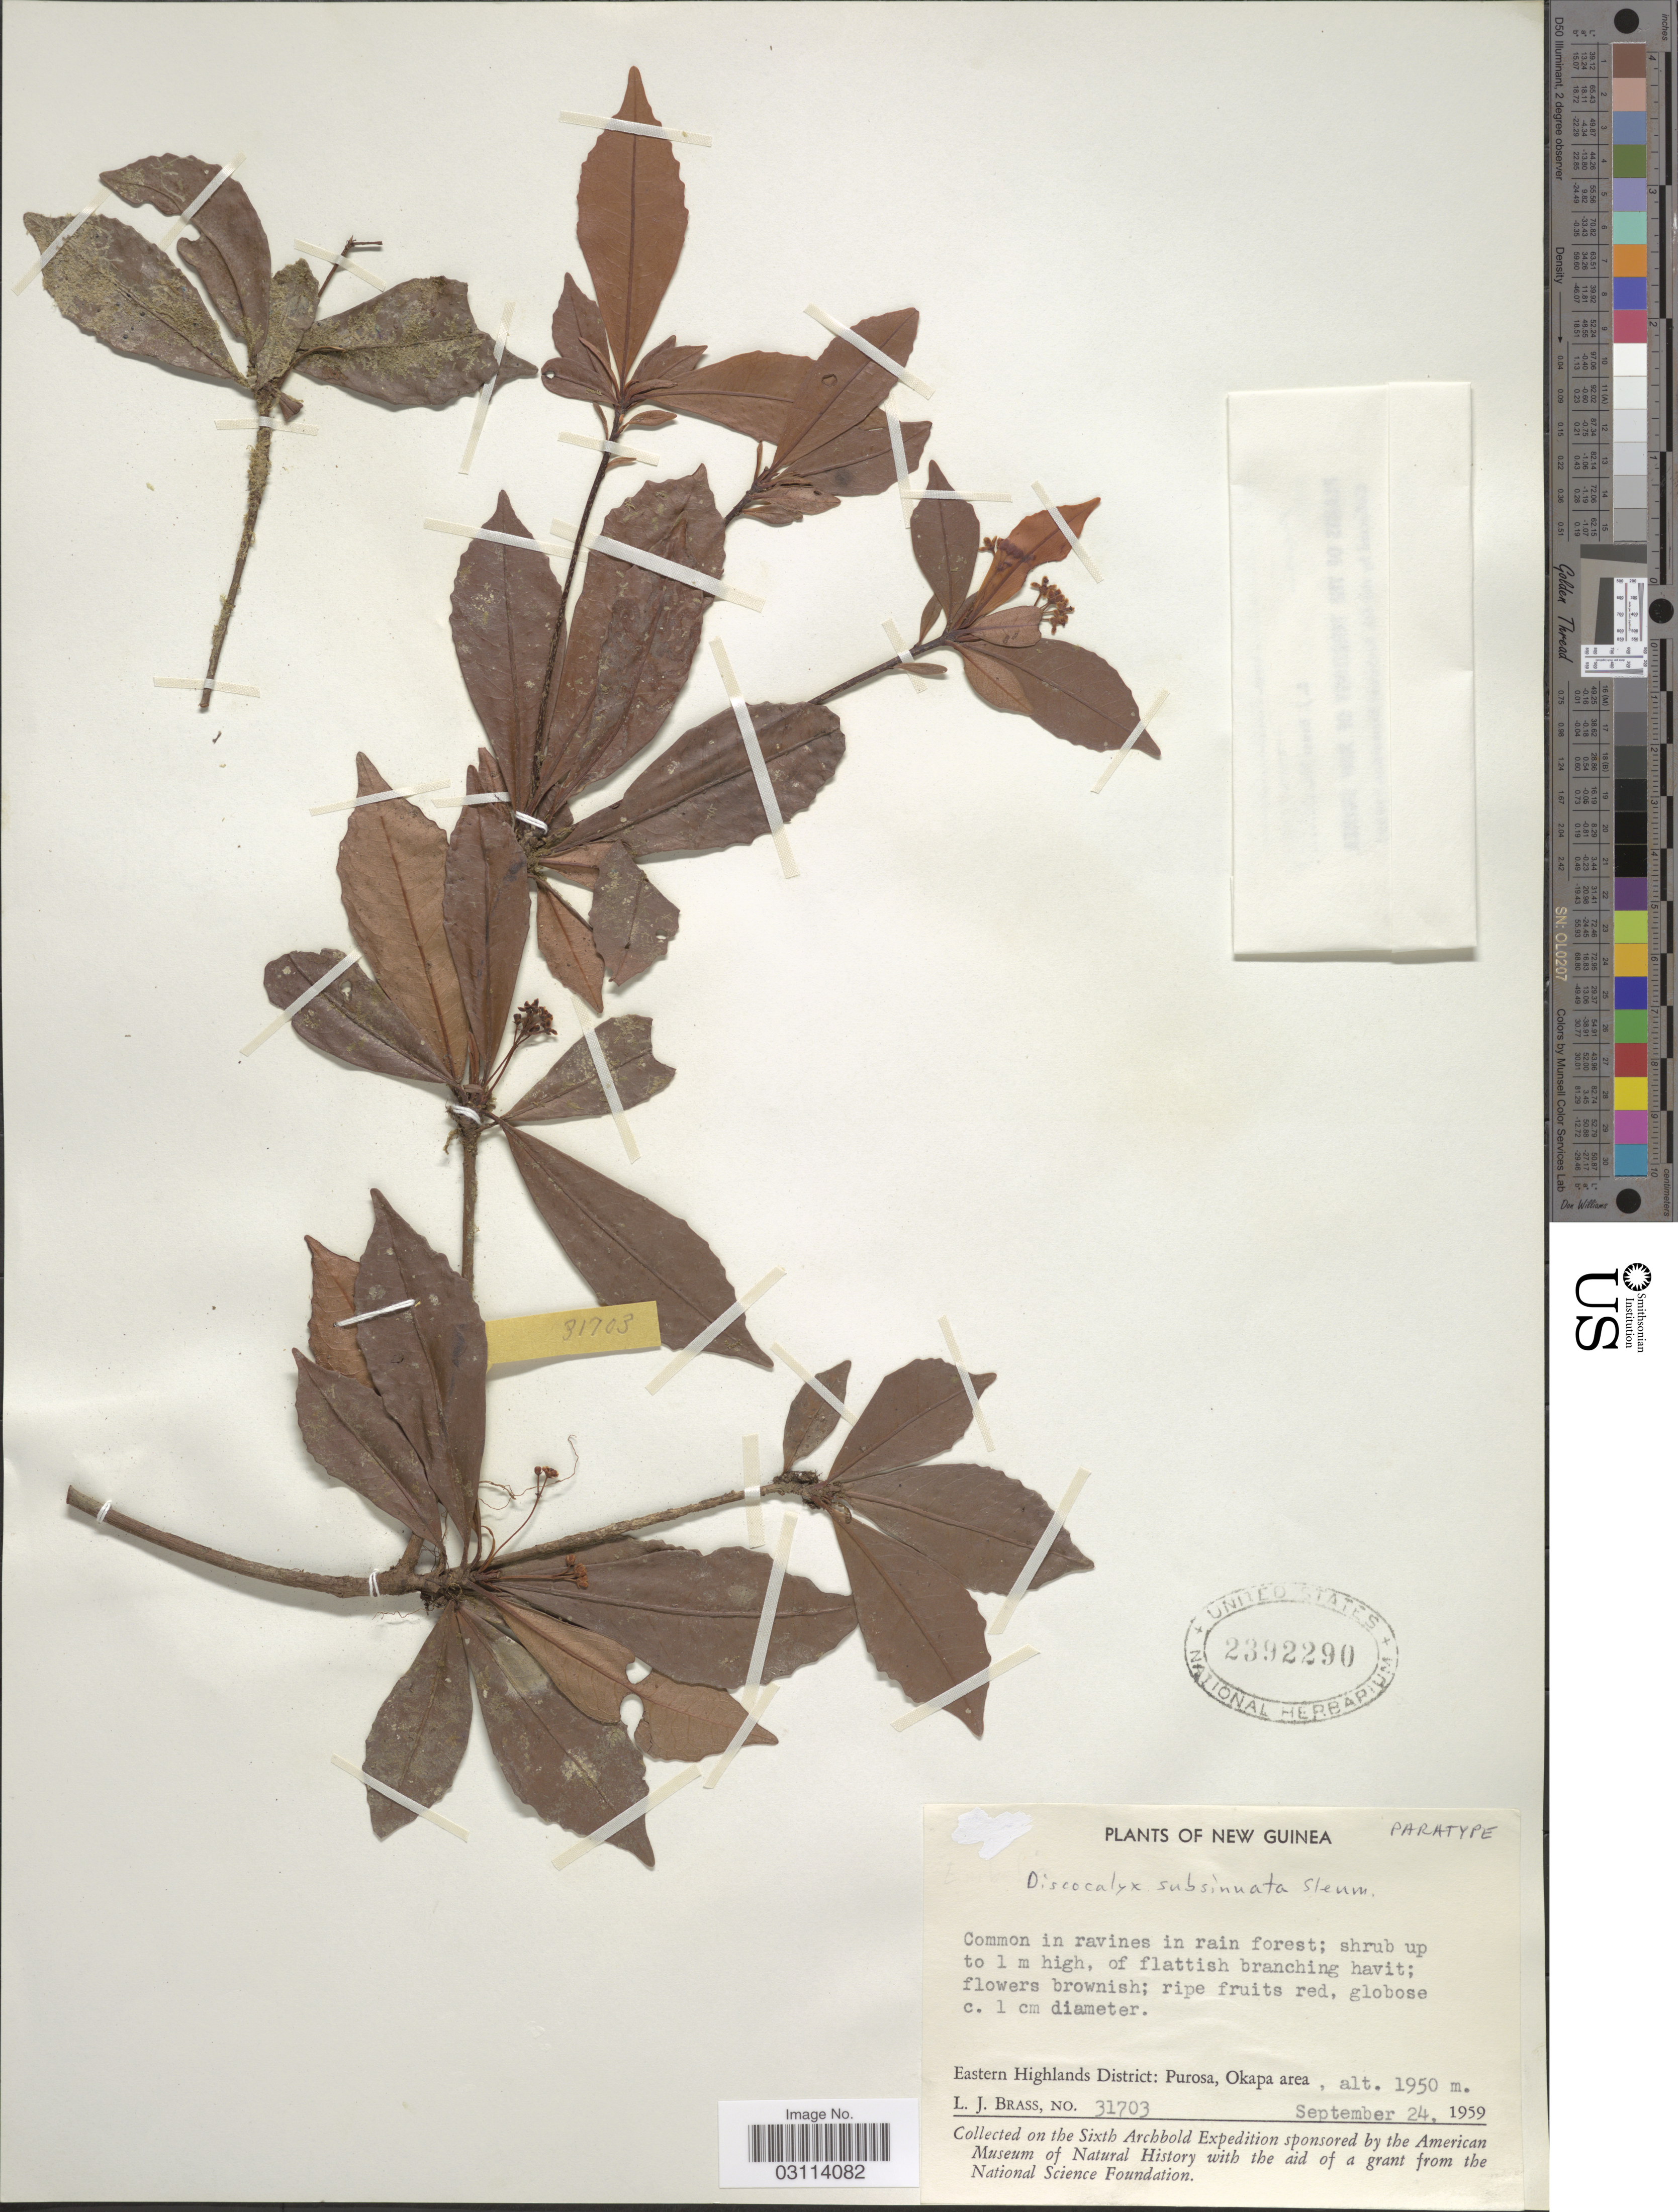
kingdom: Plantae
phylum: Tracheophyta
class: Magnoliopsida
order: Ericales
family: Primulaceae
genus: Discocalyx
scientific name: Discocalyx subsinuata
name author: Sleumer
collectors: L. J. Brass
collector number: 31703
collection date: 1959-09-24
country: Papua New Guinea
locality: New Guinea. Eastern Highlands District: Purosa, Okapa area.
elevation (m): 1950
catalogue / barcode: US 2392290